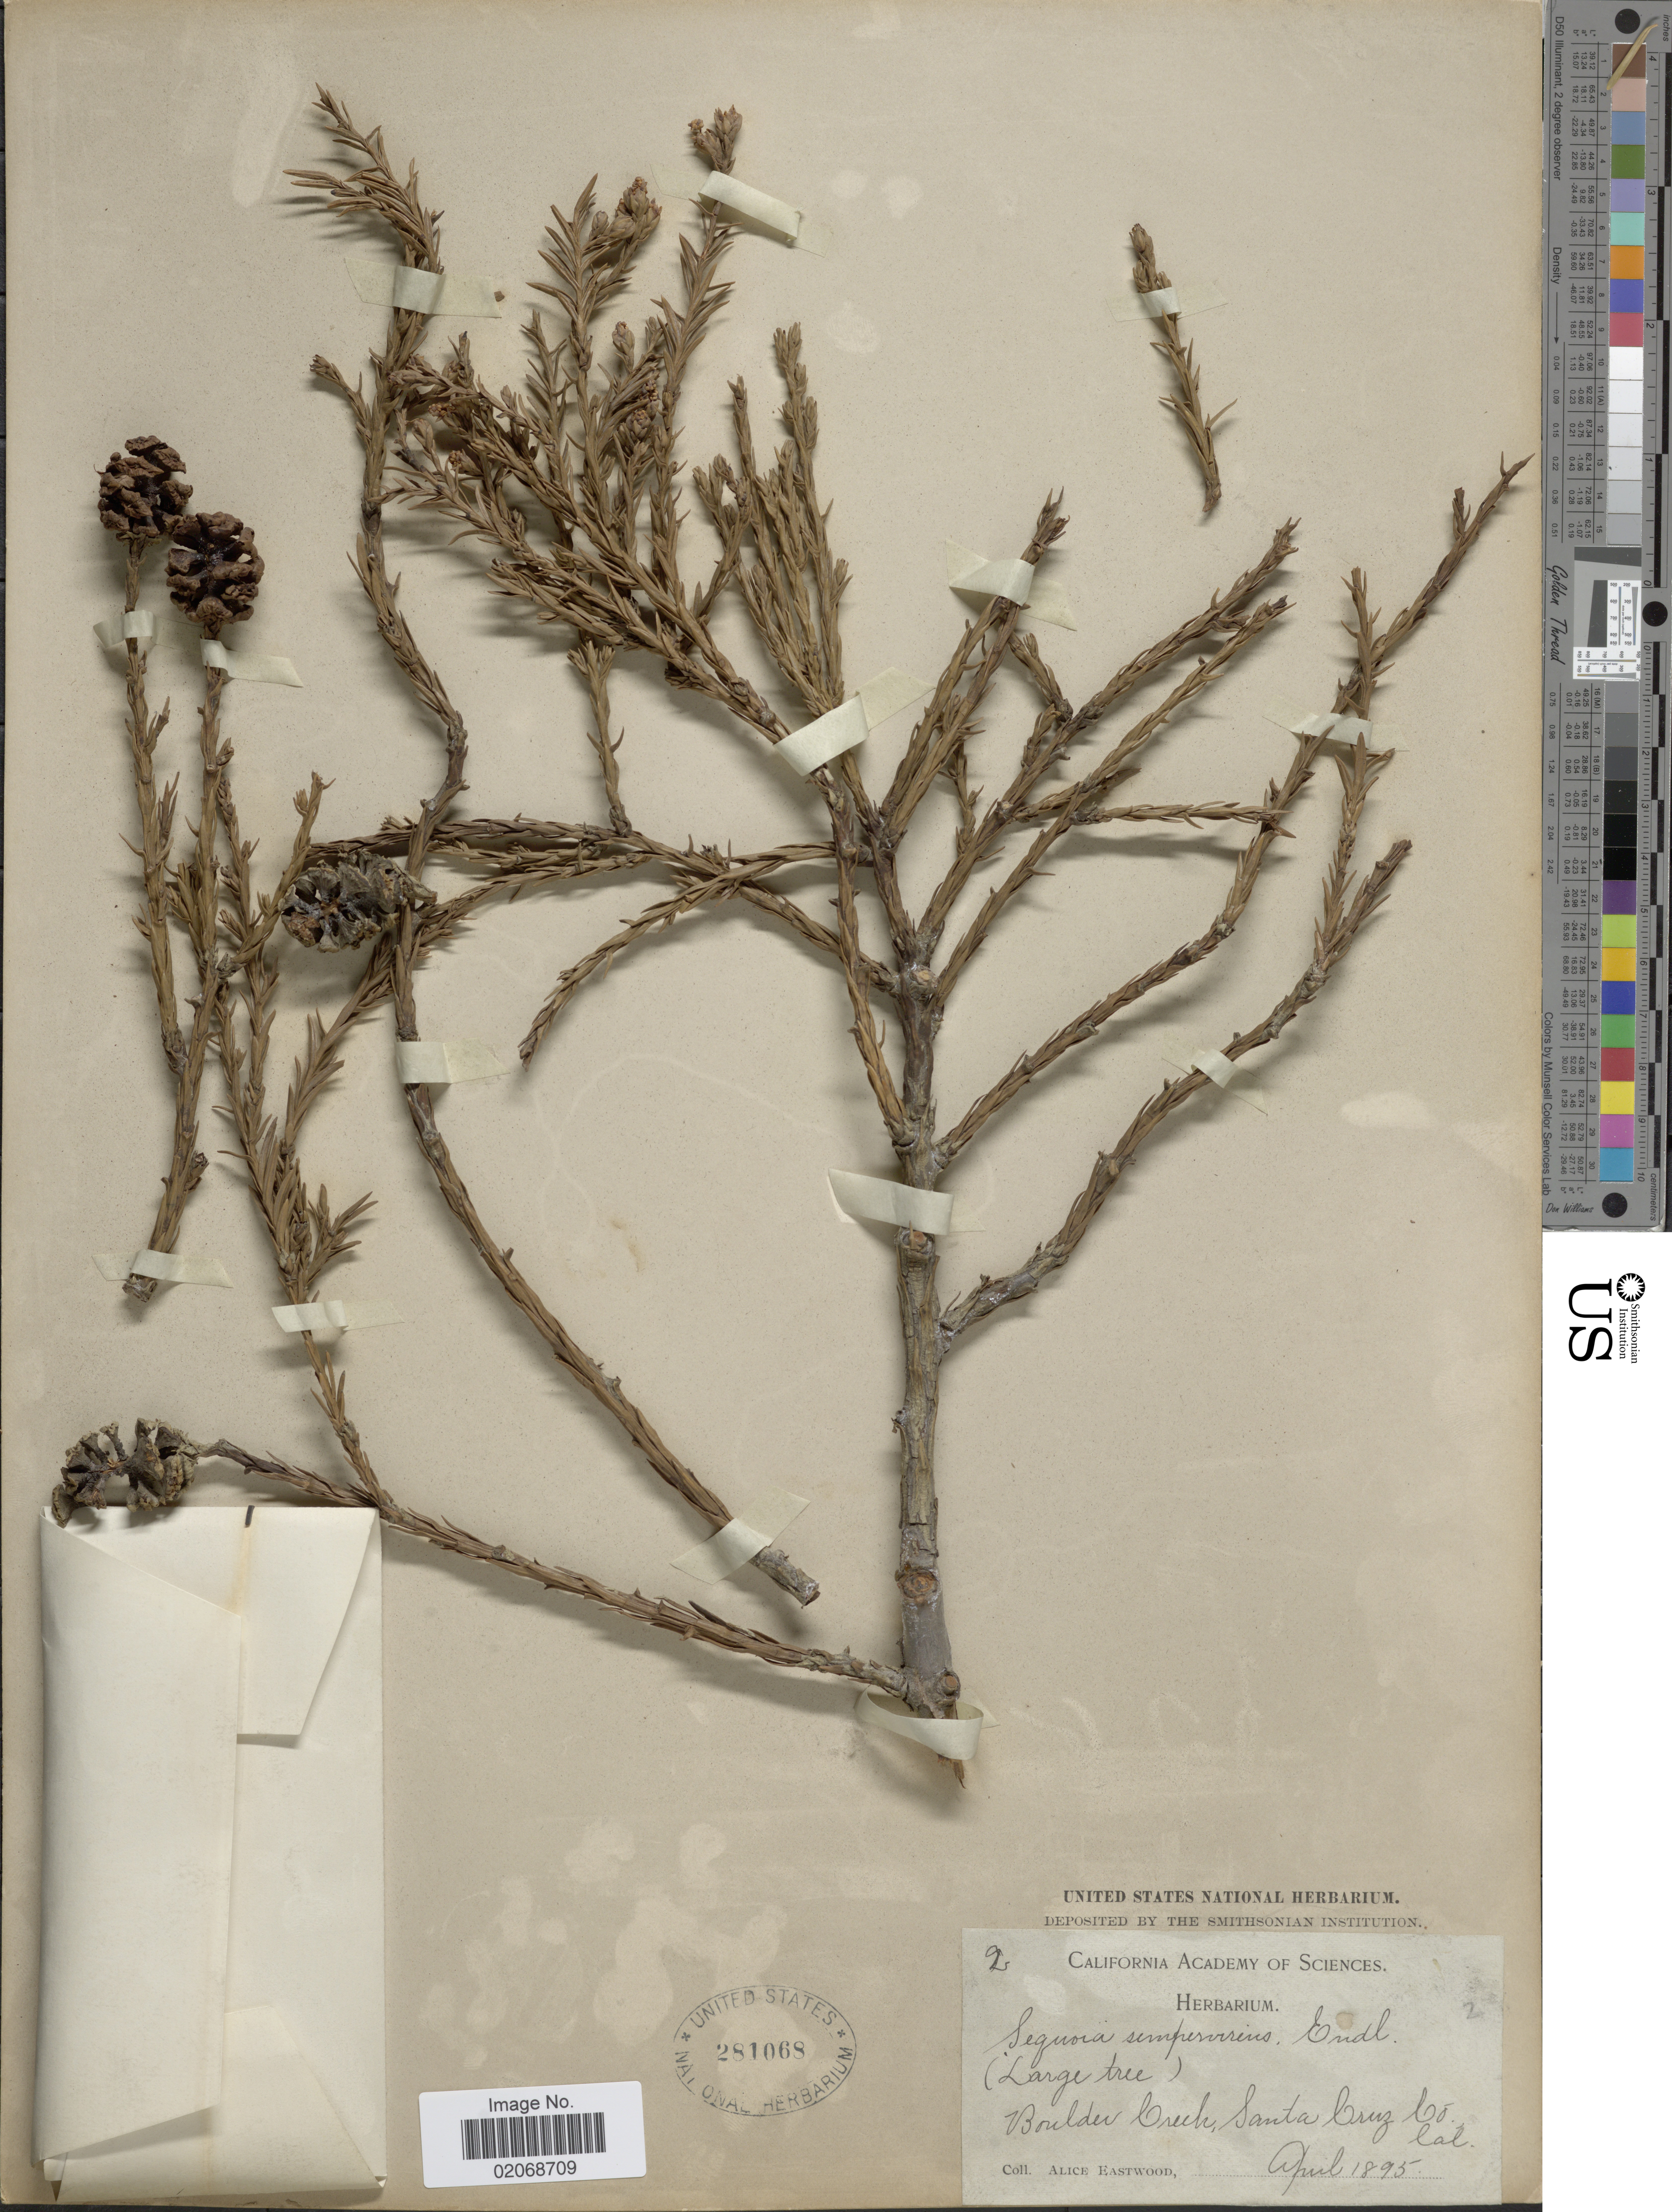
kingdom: Plantae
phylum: Tracheophyta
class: Pinopsida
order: Pinales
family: Cupressaceae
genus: Sequoia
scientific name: Sequoia sempervirens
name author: (D. Don) Endl.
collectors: A. Eastwood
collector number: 9*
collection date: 1895-04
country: United States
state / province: California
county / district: Santa Cruz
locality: Boulder Creek, Santa Cruz Co.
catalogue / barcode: US 281068